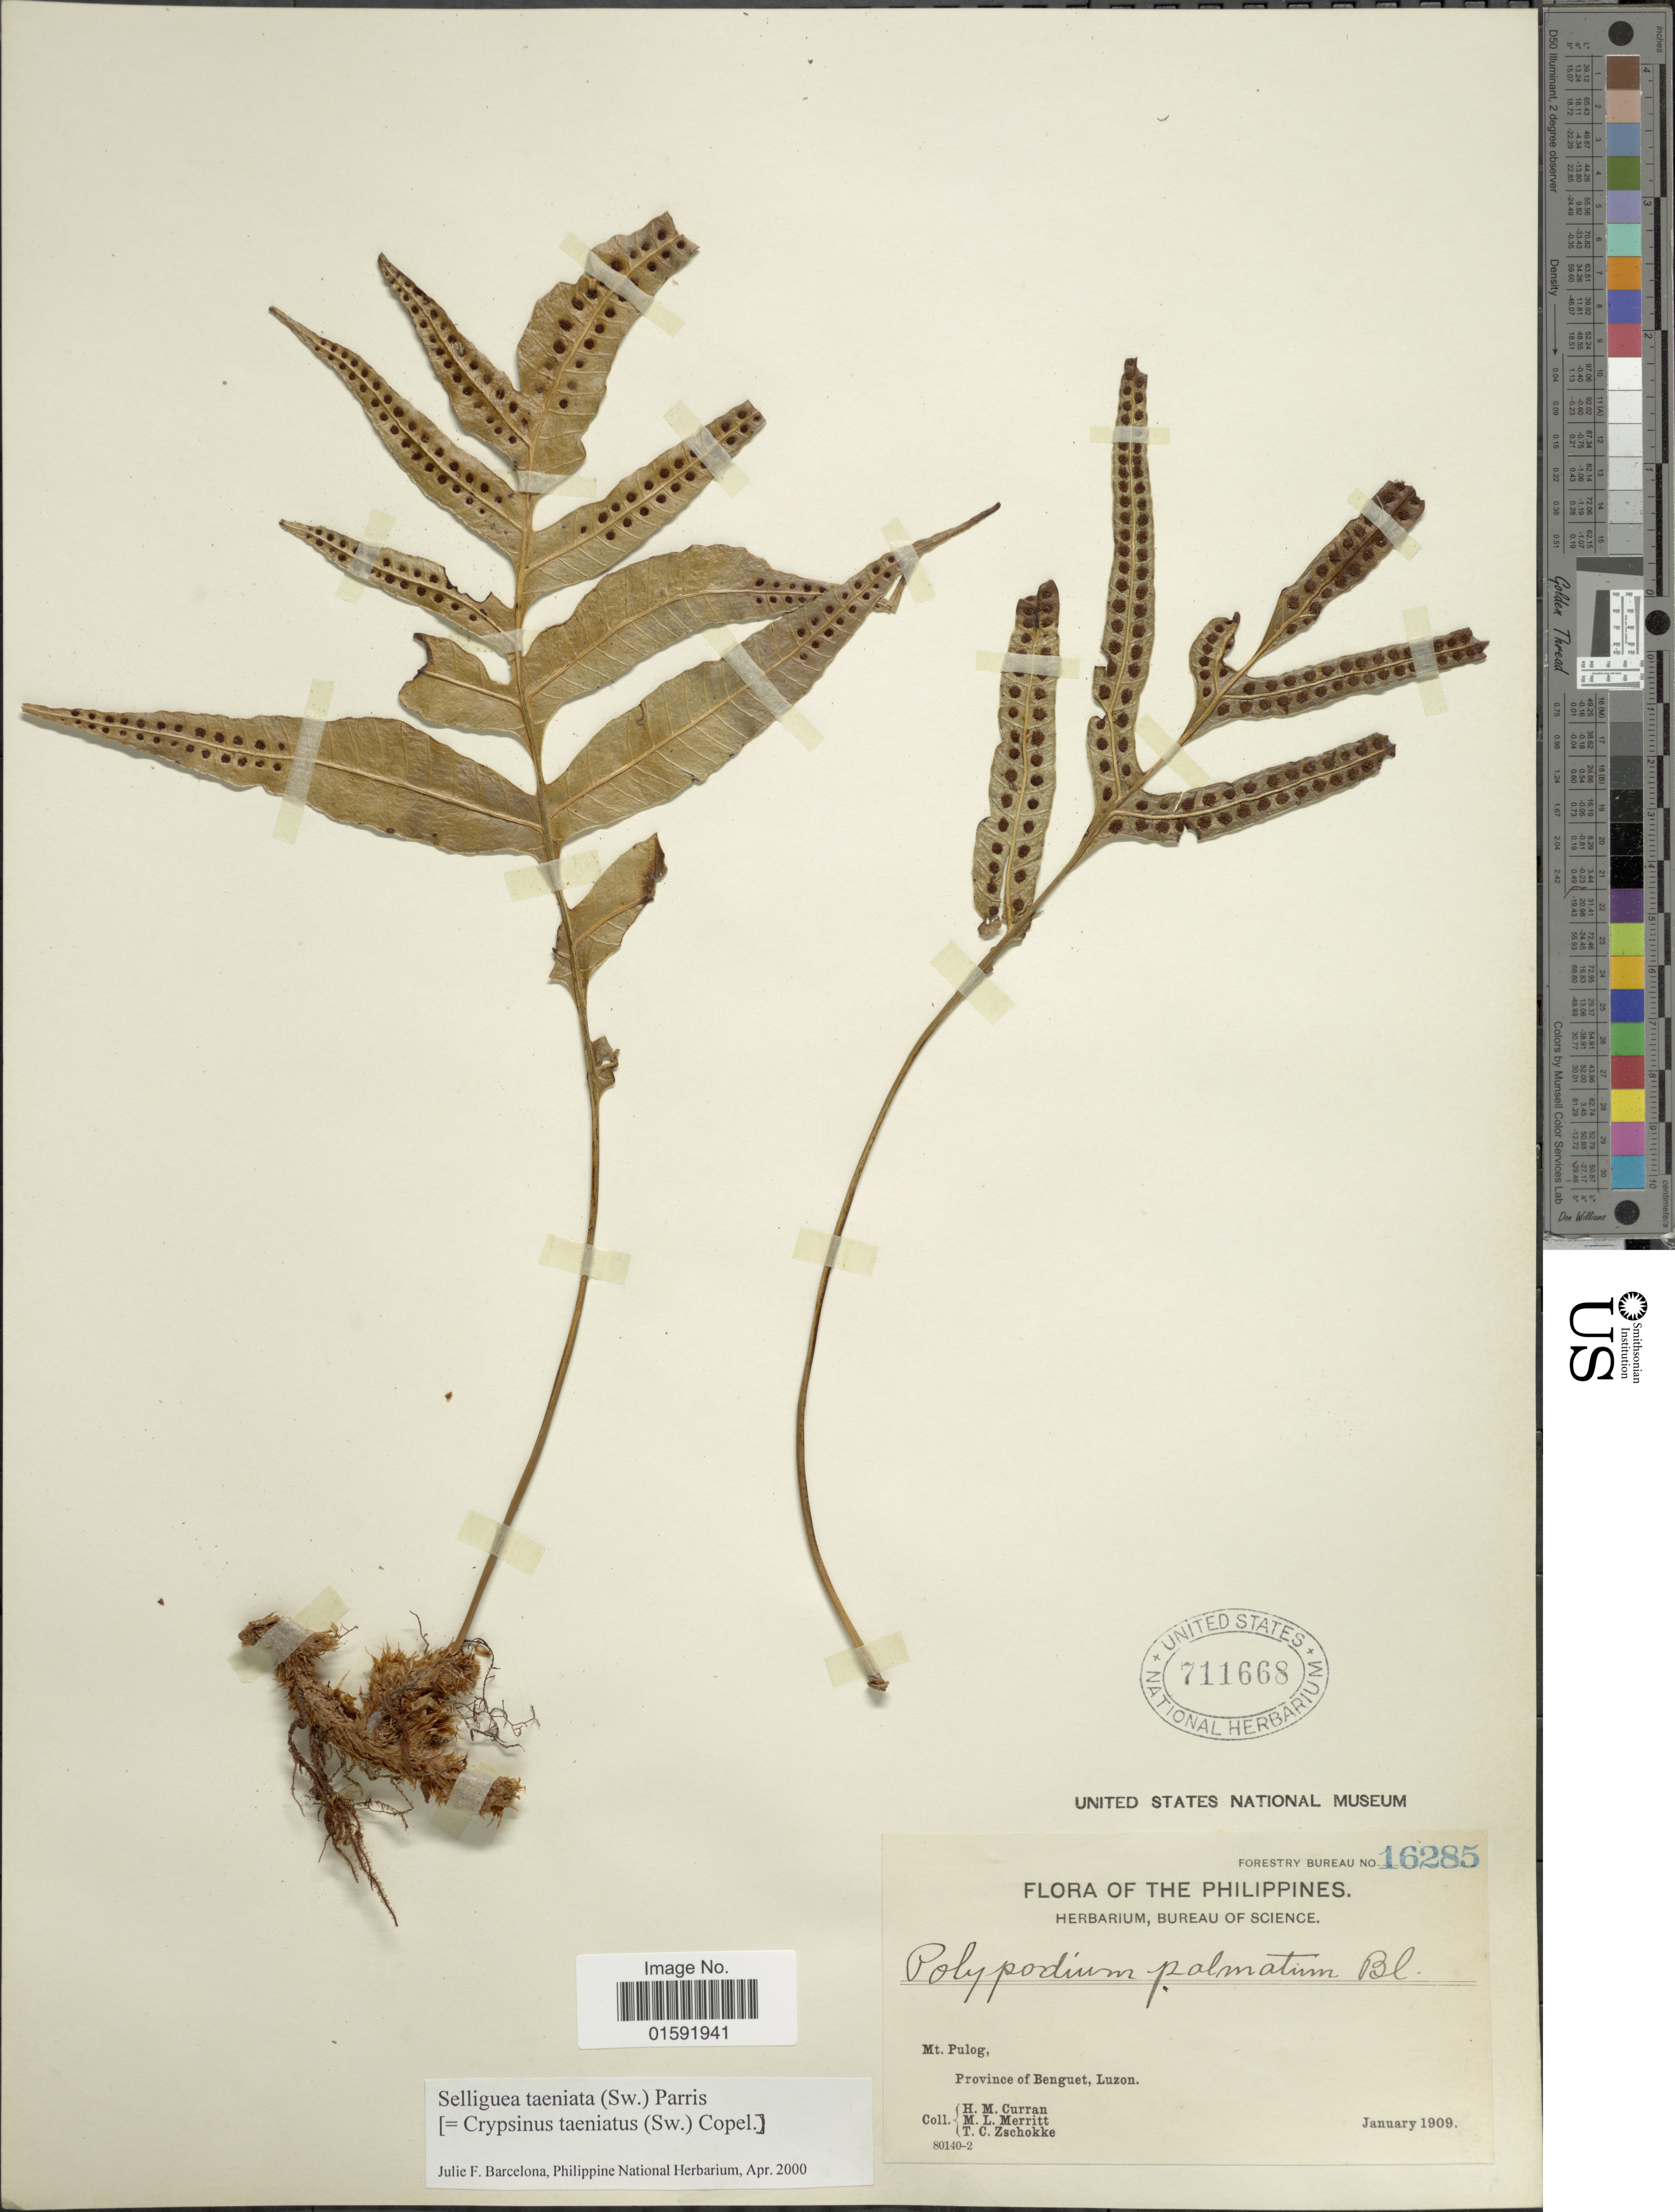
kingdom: Plantae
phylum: Tracheophyta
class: Polypodiopsida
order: Polypodiales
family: Polypodiaceae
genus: Selliguea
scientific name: Selliguea taeniata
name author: Parris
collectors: H. M. Curran, M. L. Merritt & T. C. Zschokke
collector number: Forestry Bureau 16285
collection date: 1909-01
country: Philippines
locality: Mt. Pulog, Province of Benguet, Luzon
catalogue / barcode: US 711668